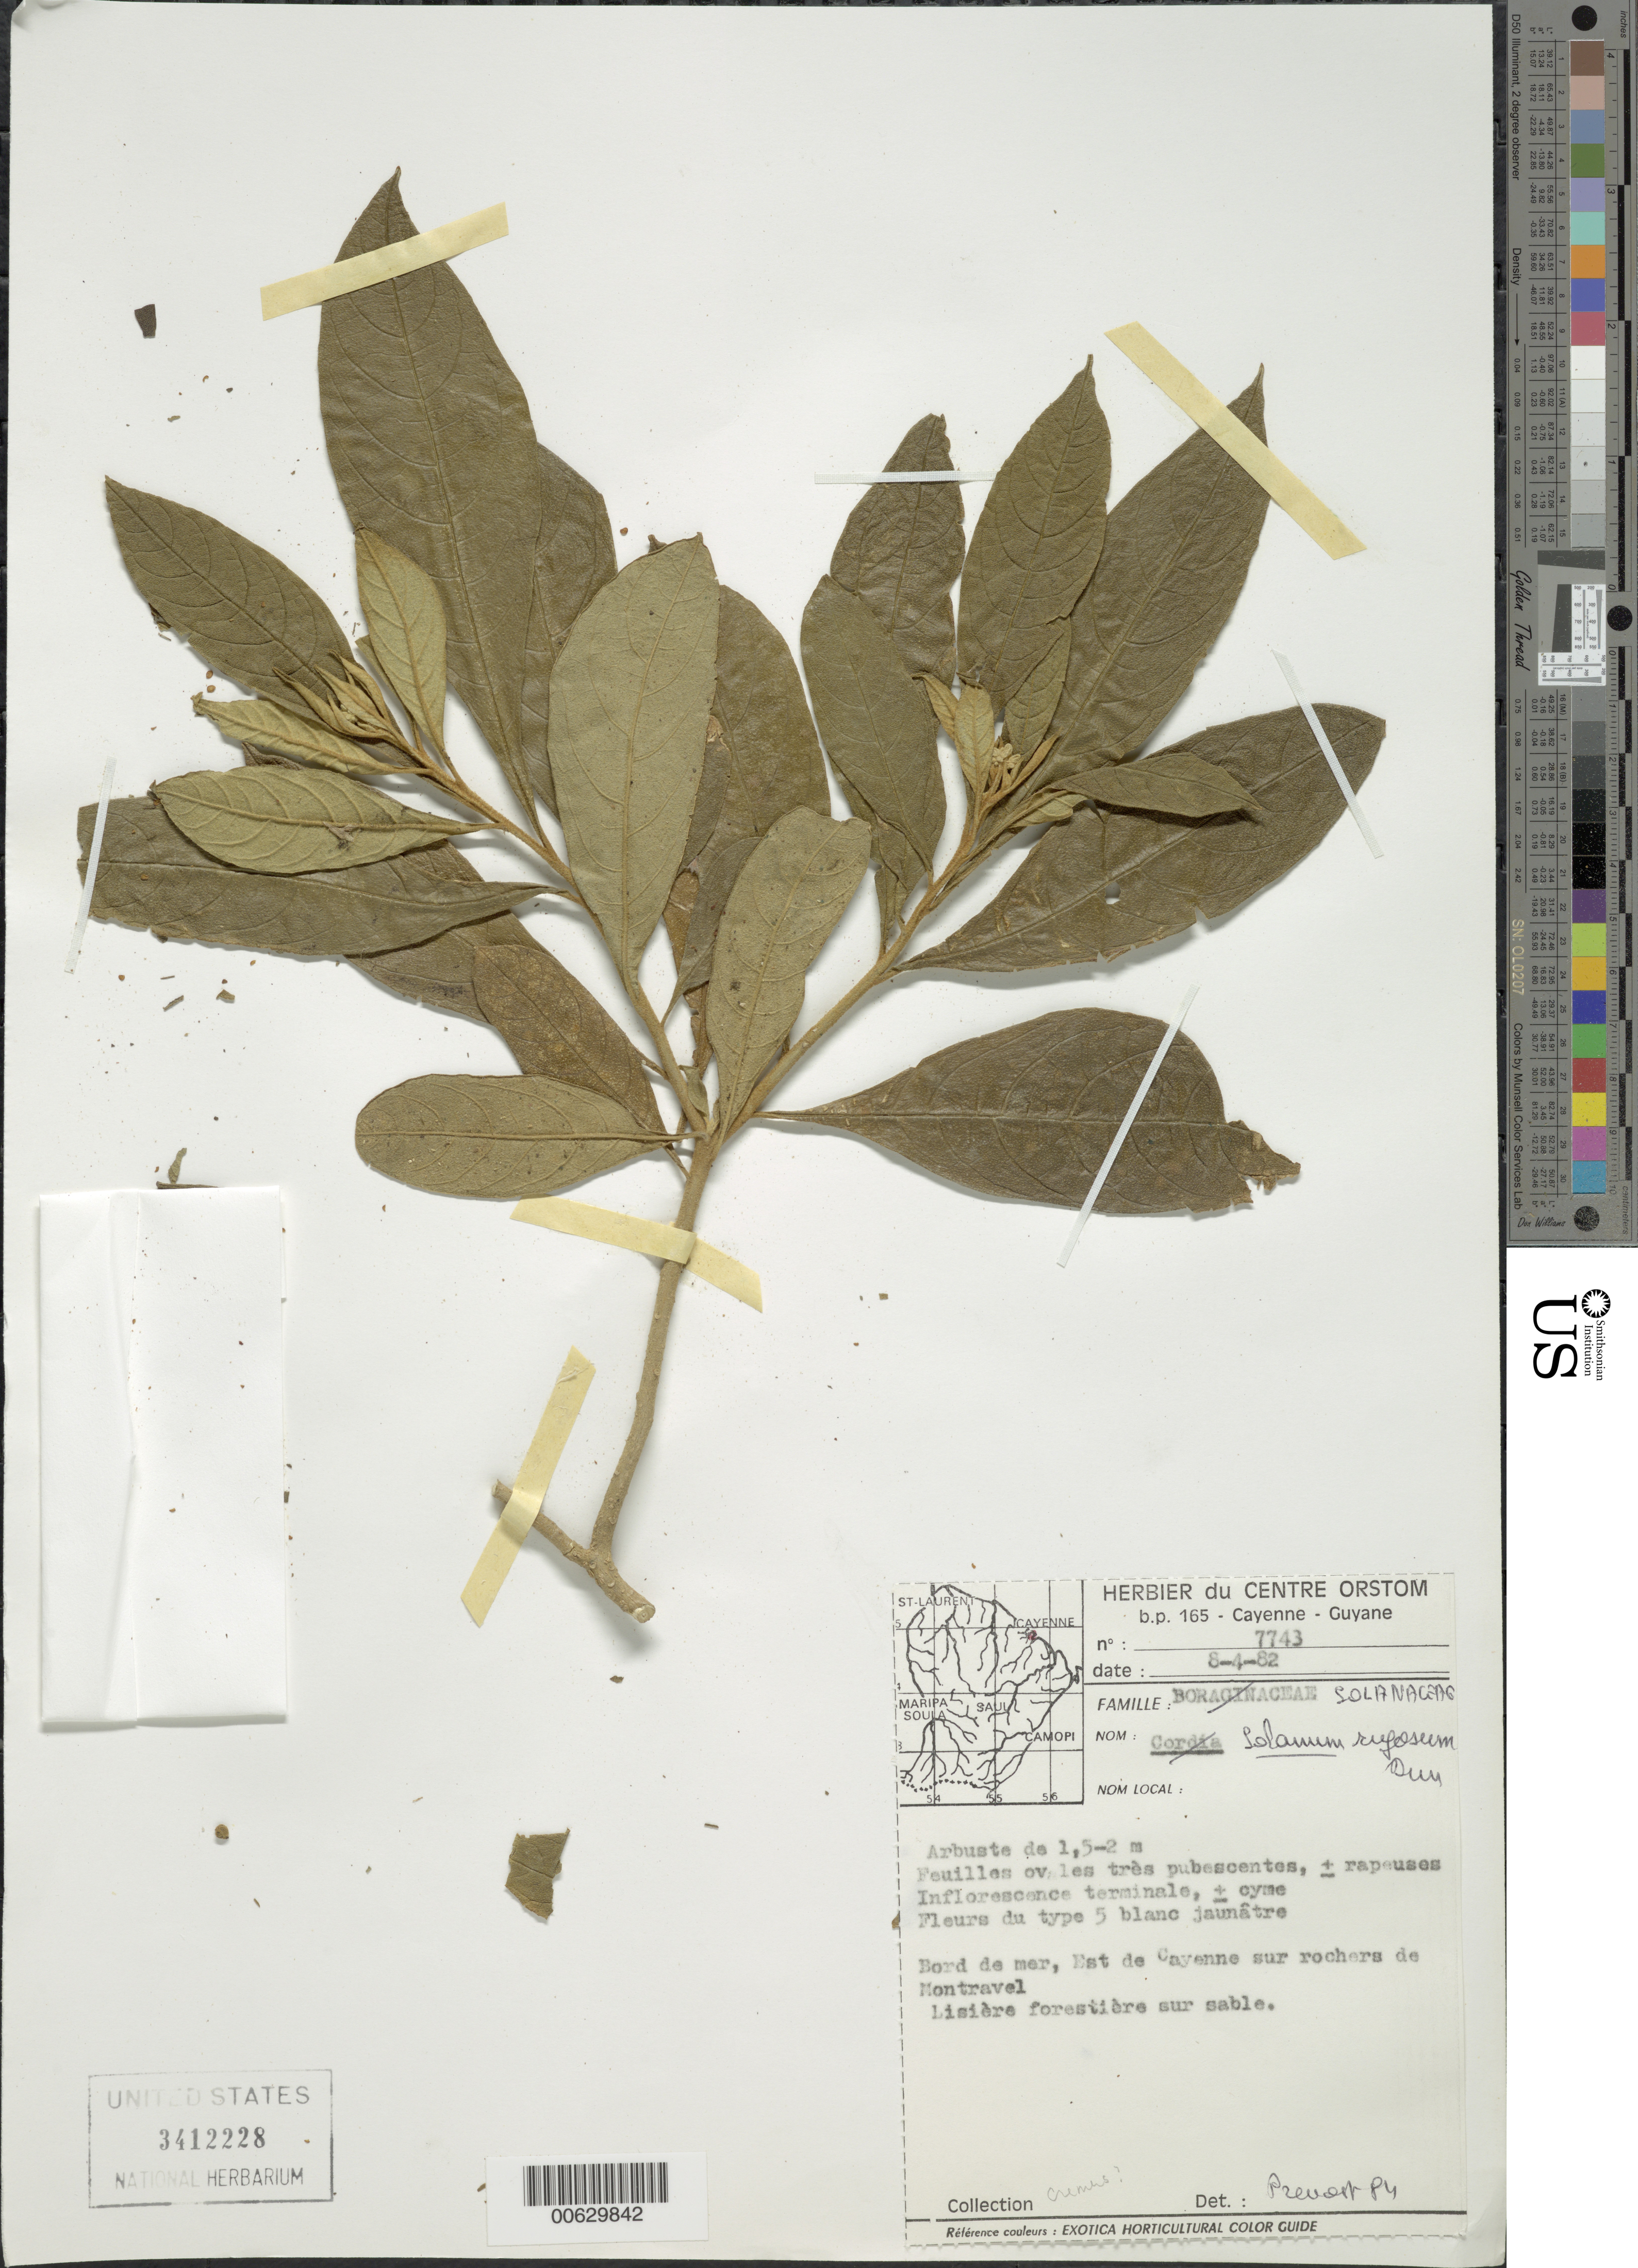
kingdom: Plantae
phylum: Tracheophyta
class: Magnoliopsida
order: Solanales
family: Solanaceae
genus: Solanum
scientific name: Solanum rugosum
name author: Dunal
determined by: Prévost, M.-F.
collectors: G. Cremers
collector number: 7743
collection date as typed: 4 Apr 1982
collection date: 1982-04-04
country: French Guiana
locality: Cayenne, E, sur les rochers de Montravel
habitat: Not sure this is Cremers?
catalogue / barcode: US 3412228